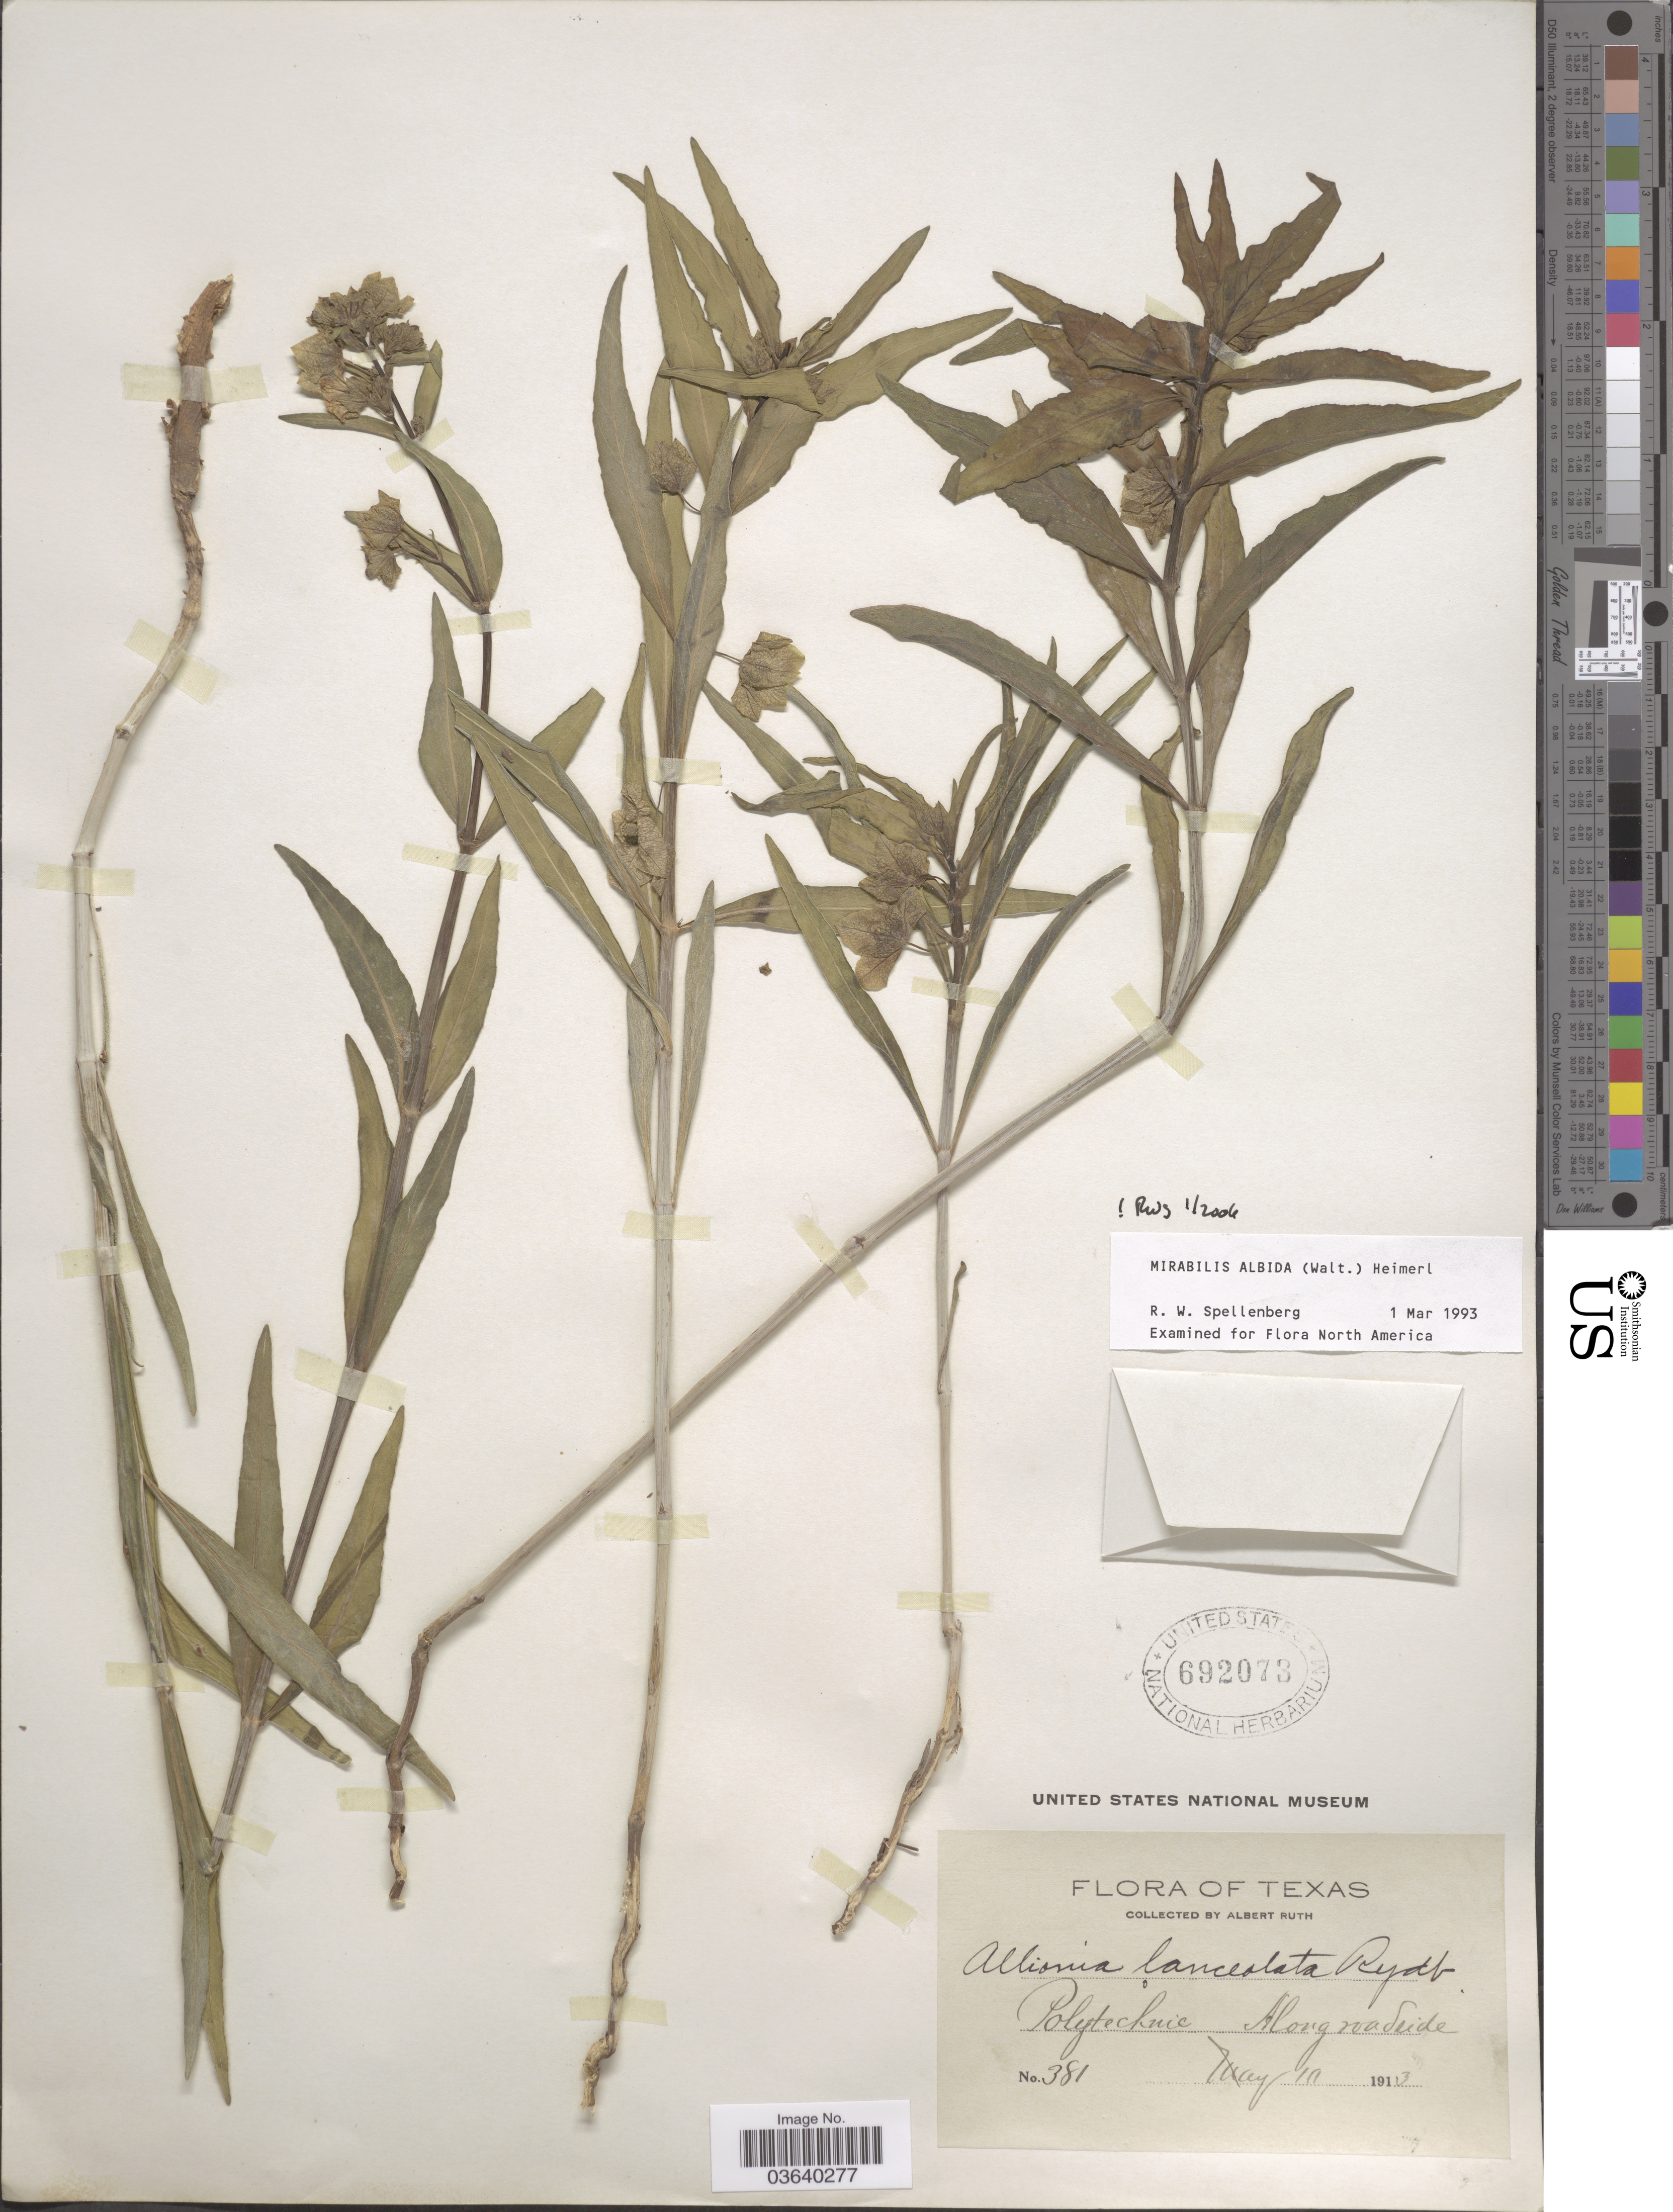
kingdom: Plantae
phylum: Tracheophyta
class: Magnoliopsida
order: Caryophyllales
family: Nyctaginaceae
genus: Mirabilis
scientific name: Mirabilis albida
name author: (Walter) Heimerl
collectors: A. Ruth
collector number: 381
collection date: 1913-05-10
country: United States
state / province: Texas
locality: Polytechnic.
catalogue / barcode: US 692073